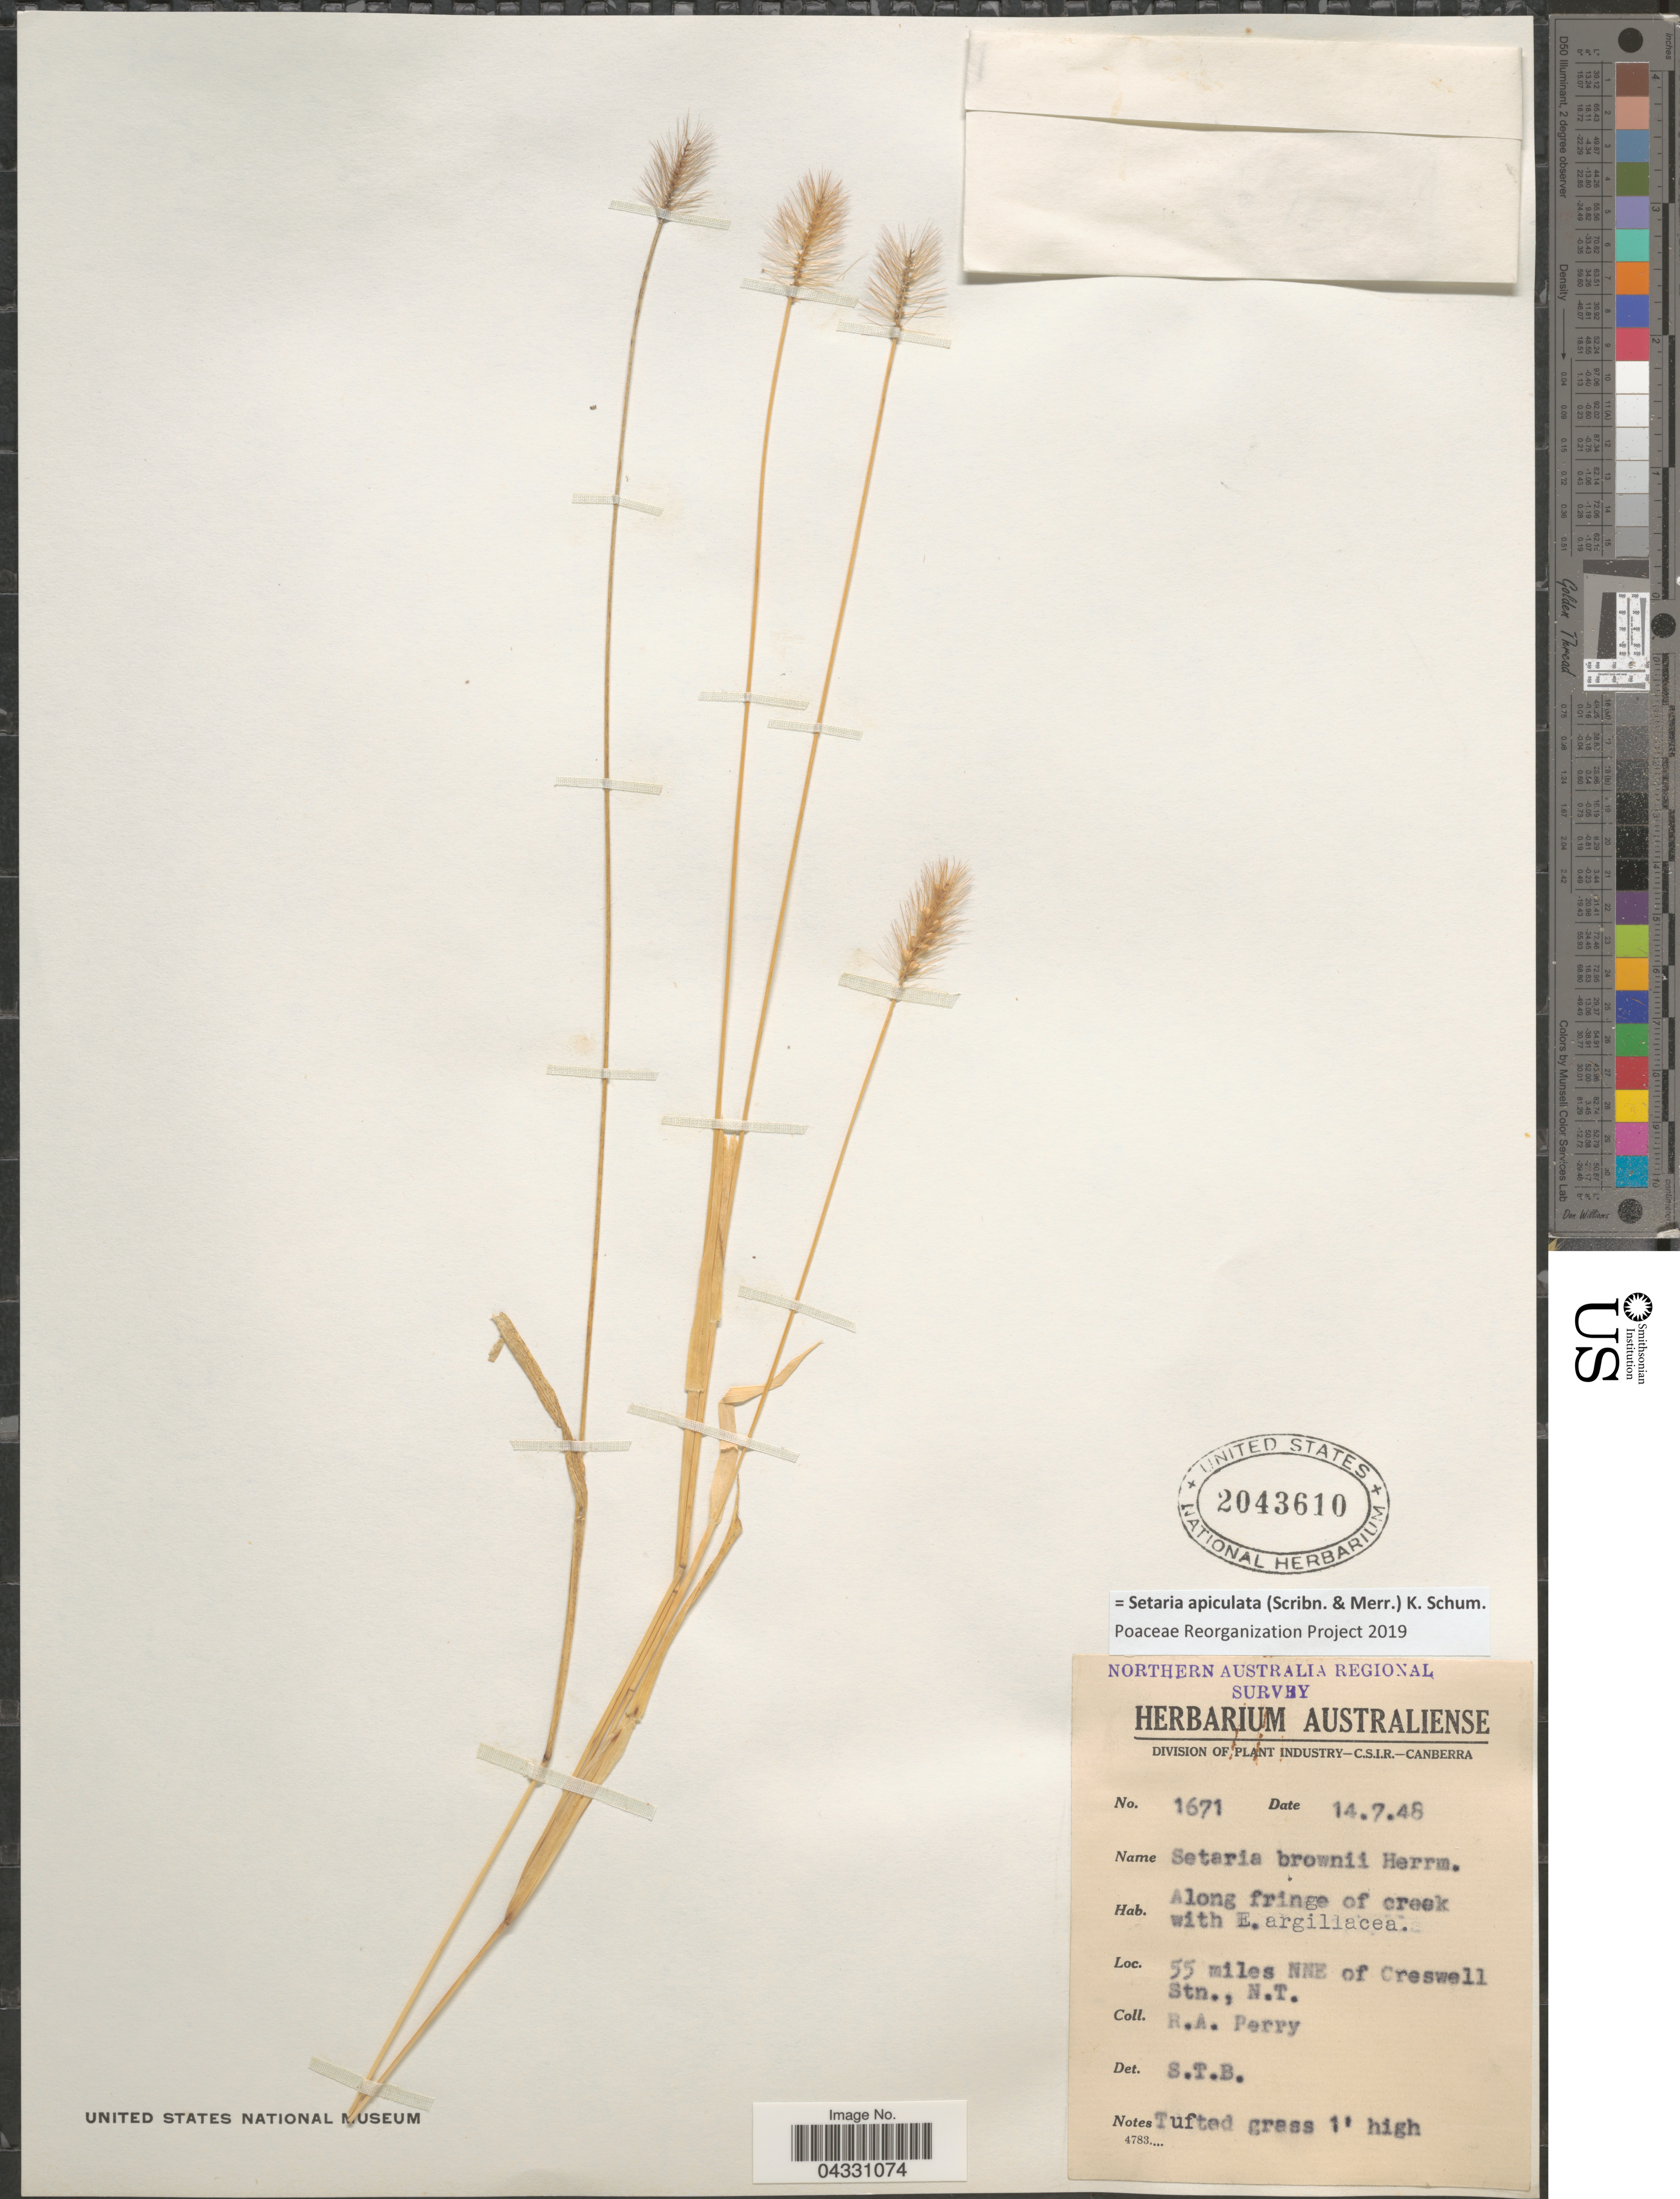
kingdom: Plantae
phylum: Tracheophyta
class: Liliopsida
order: Poales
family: Poaceae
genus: Setaria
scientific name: Setaria apiculata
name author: (Scribn. & Merr.) K. Schum.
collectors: Perry, R. A.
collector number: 1671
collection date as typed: Transcribed d/m/y: 14/7/48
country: Australia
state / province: Northern Territory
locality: Northern Australia Regional Survey. 55 miles NNE of Creswell Stn.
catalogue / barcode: US 2043610